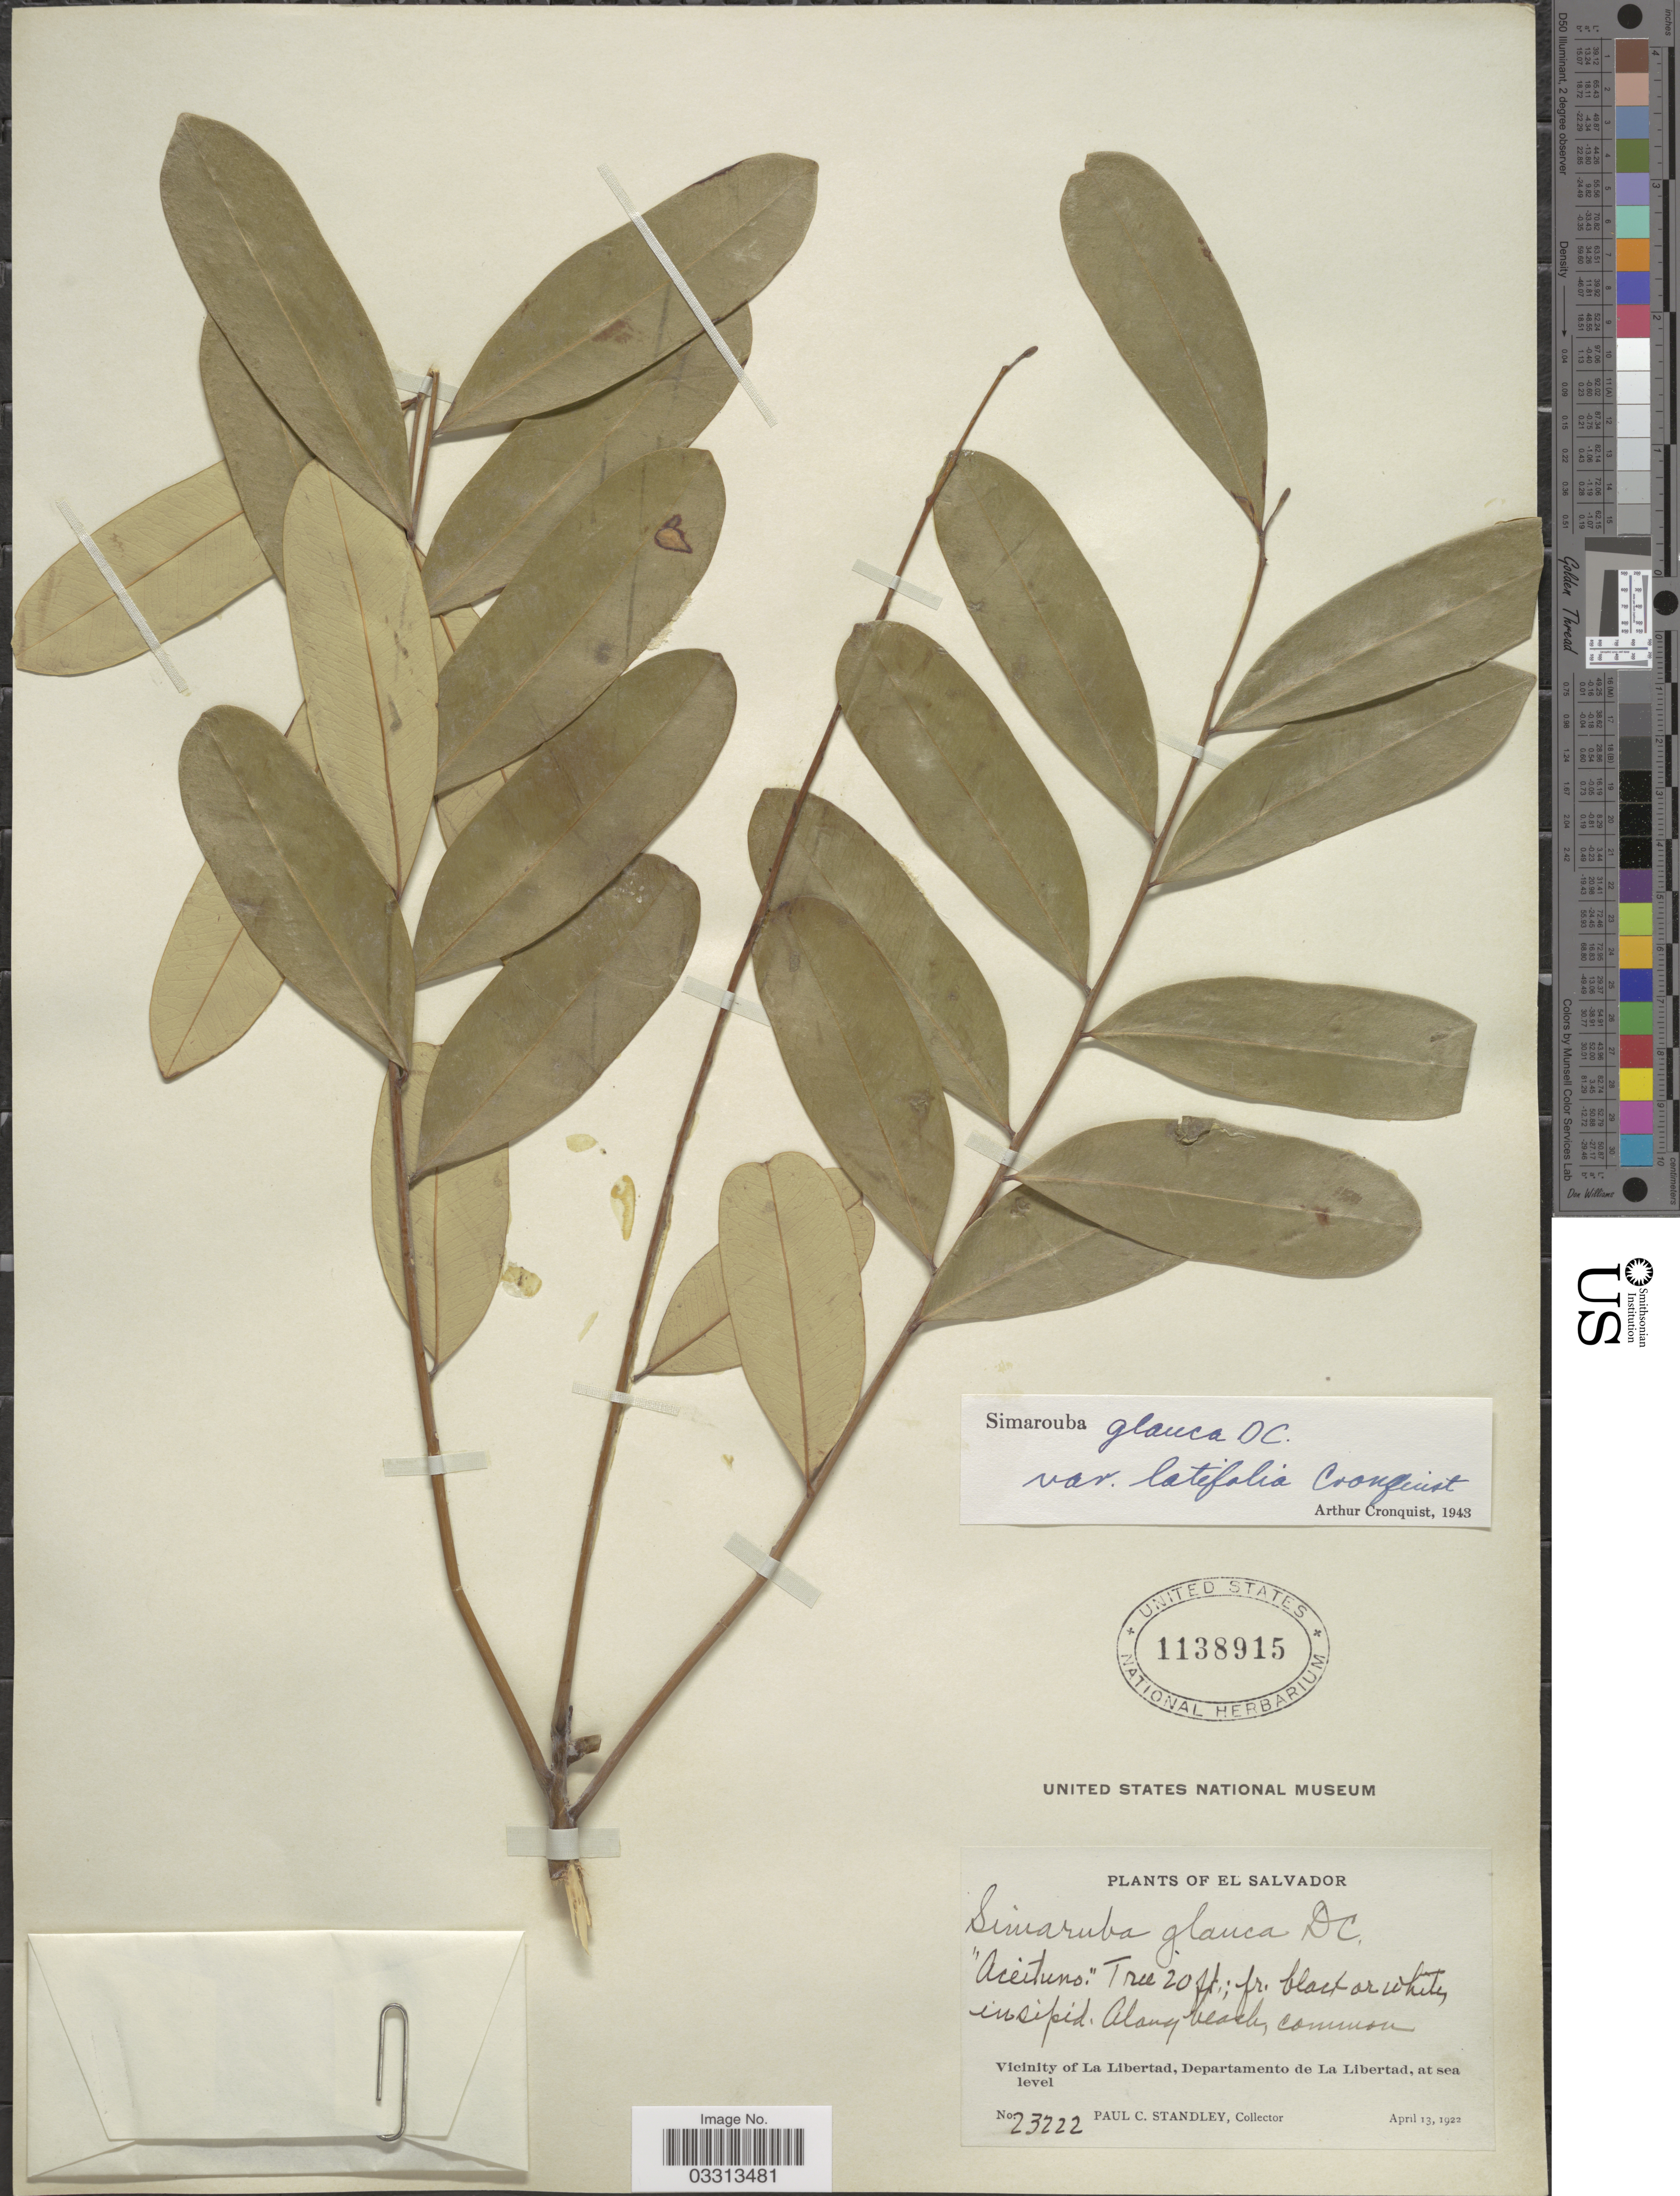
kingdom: Plantae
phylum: Tracheophyta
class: Magnoliopsida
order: Sapindales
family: Simaroubaceae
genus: Simarouba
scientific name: Simarouba glauca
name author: DC.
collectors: P. C. Standley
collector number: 23222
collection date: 1922-04-13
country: El Salvador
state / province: La Libertad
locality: Vicinity of La Libertad, Departamento de La Libertad.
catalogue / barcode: US 1138915